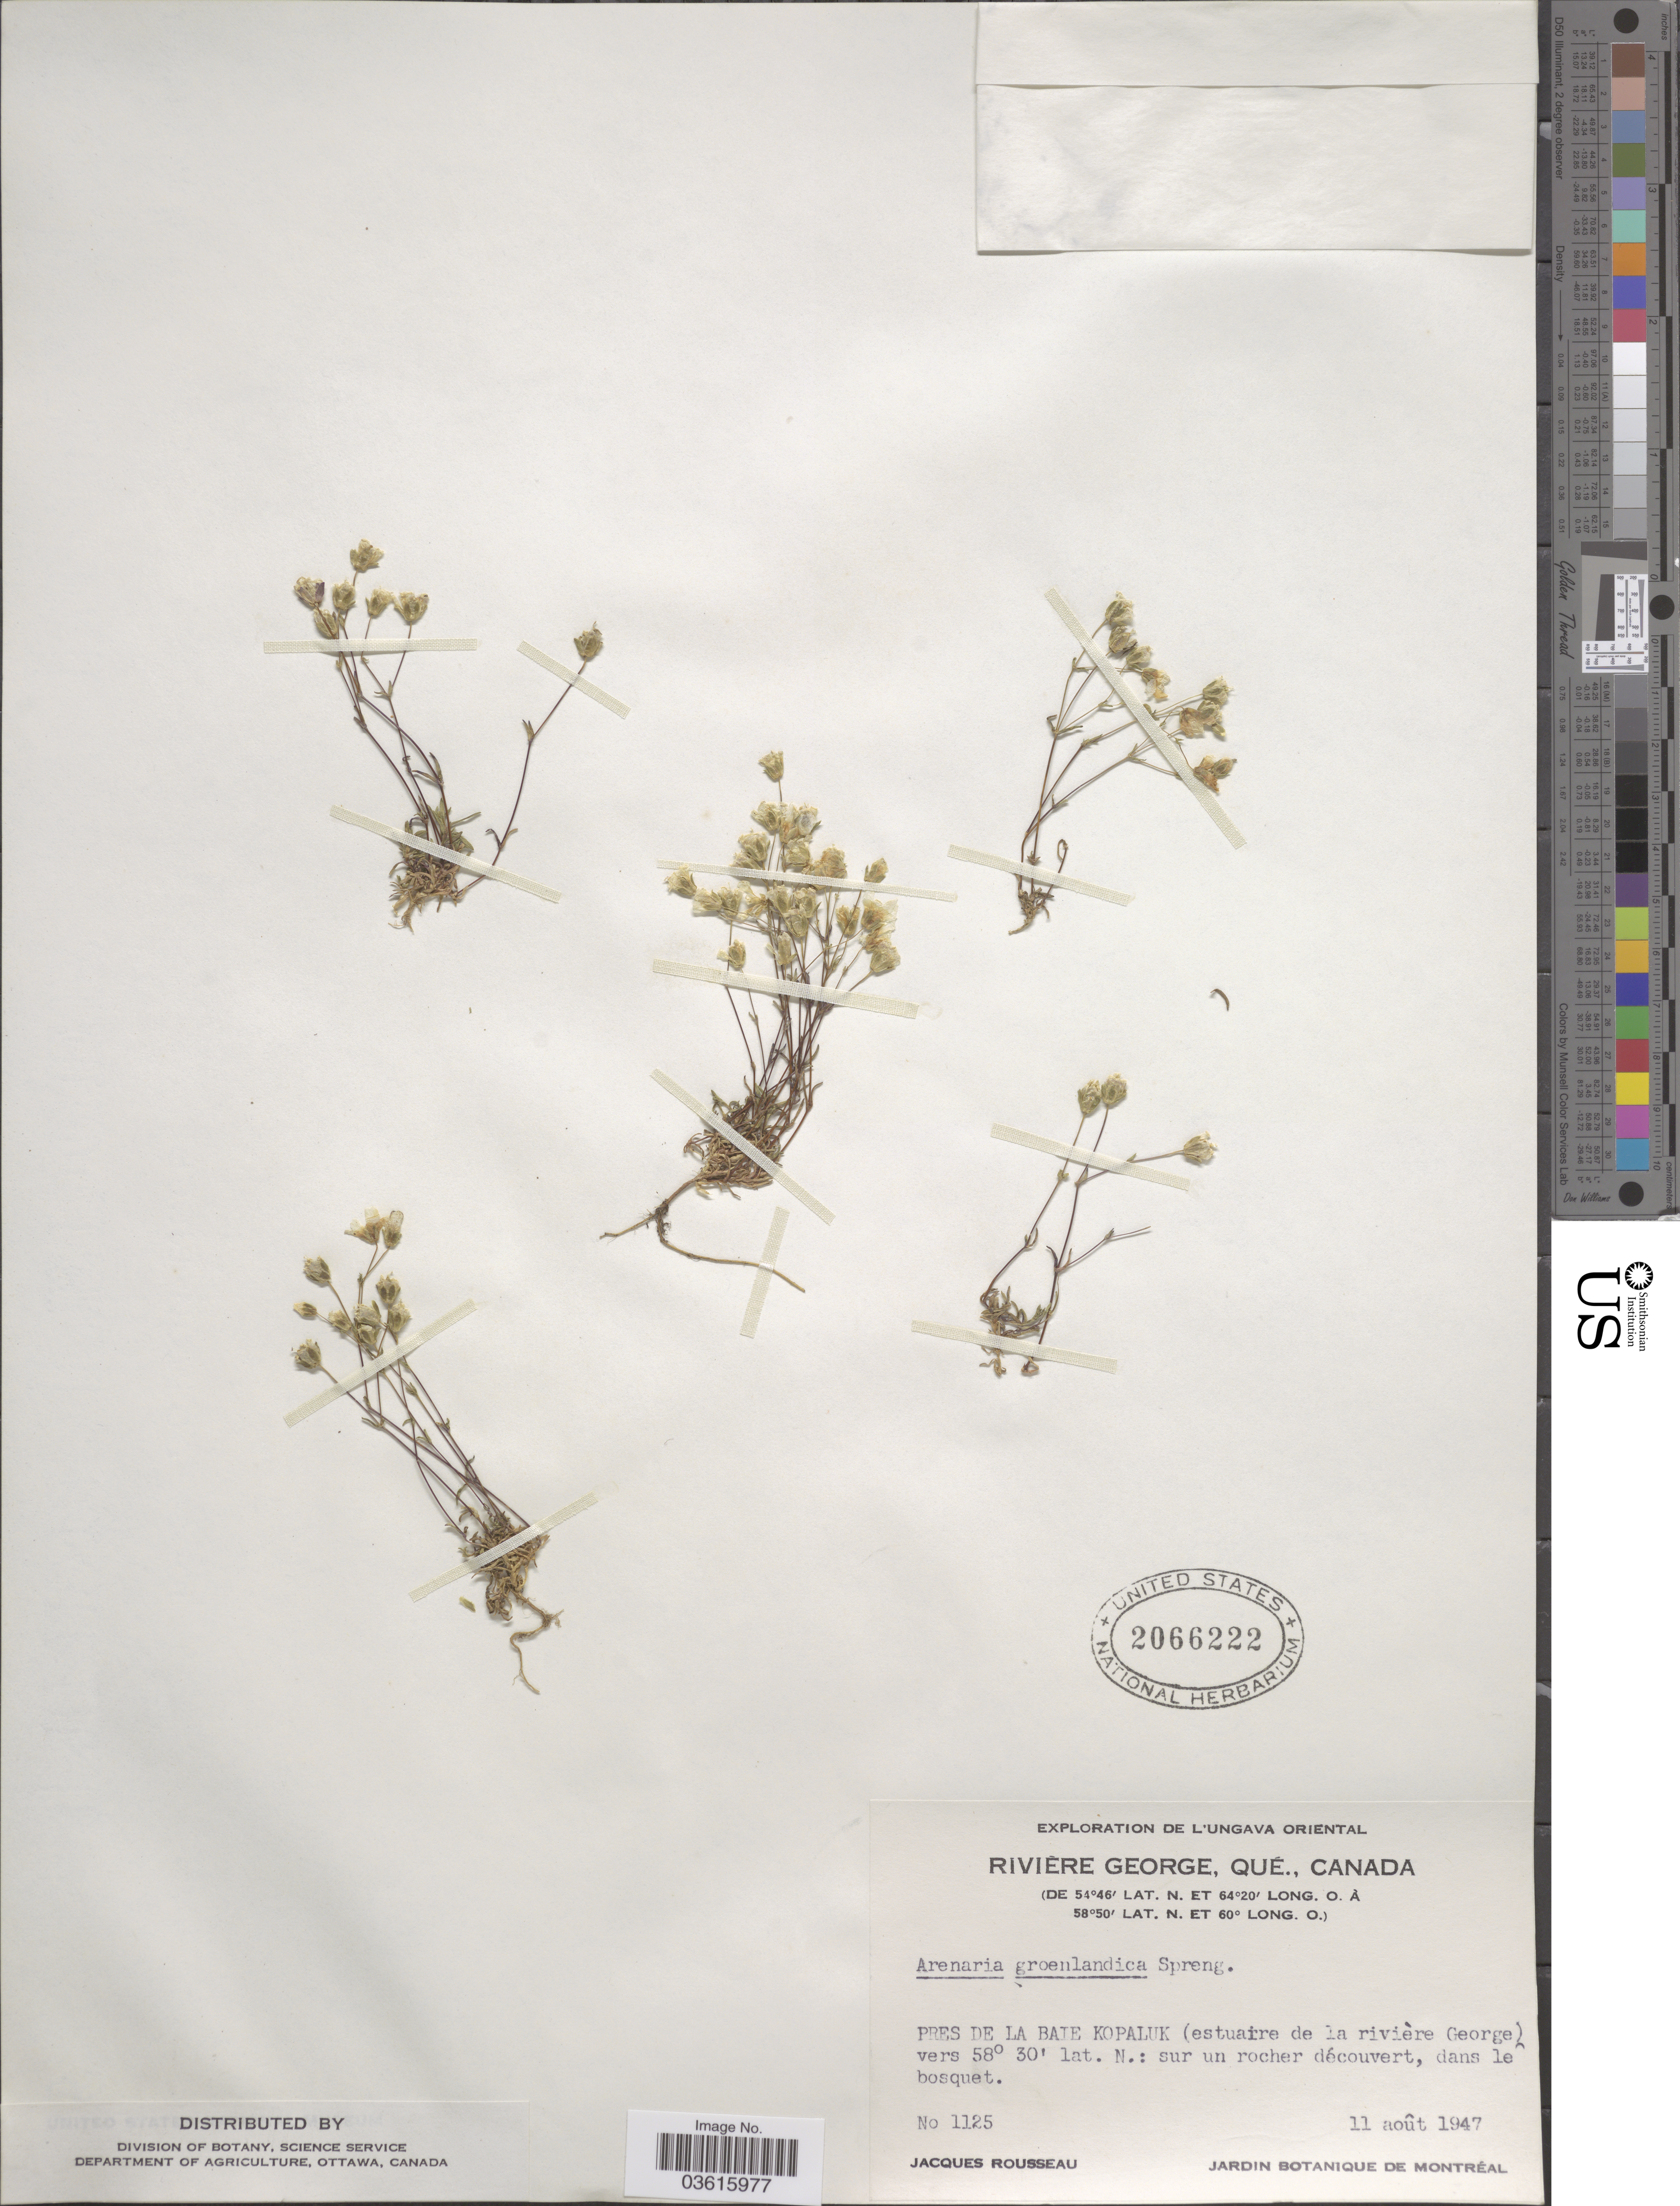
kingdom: Plantae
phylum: Tracheophyta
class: Magnoliopsida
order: Caryophyllales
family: Caryophyllaceae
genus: Minuartia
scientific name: Minuartia groenlandica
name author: (Retz.) Ostenf.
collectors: J. Rousseau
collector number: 1125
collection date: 1947-08-11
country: Canada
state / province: Quebec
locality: Rivière George. Pres de La Baie Kopaluk (estuaire de la rivière George).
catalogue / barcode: US 2066222